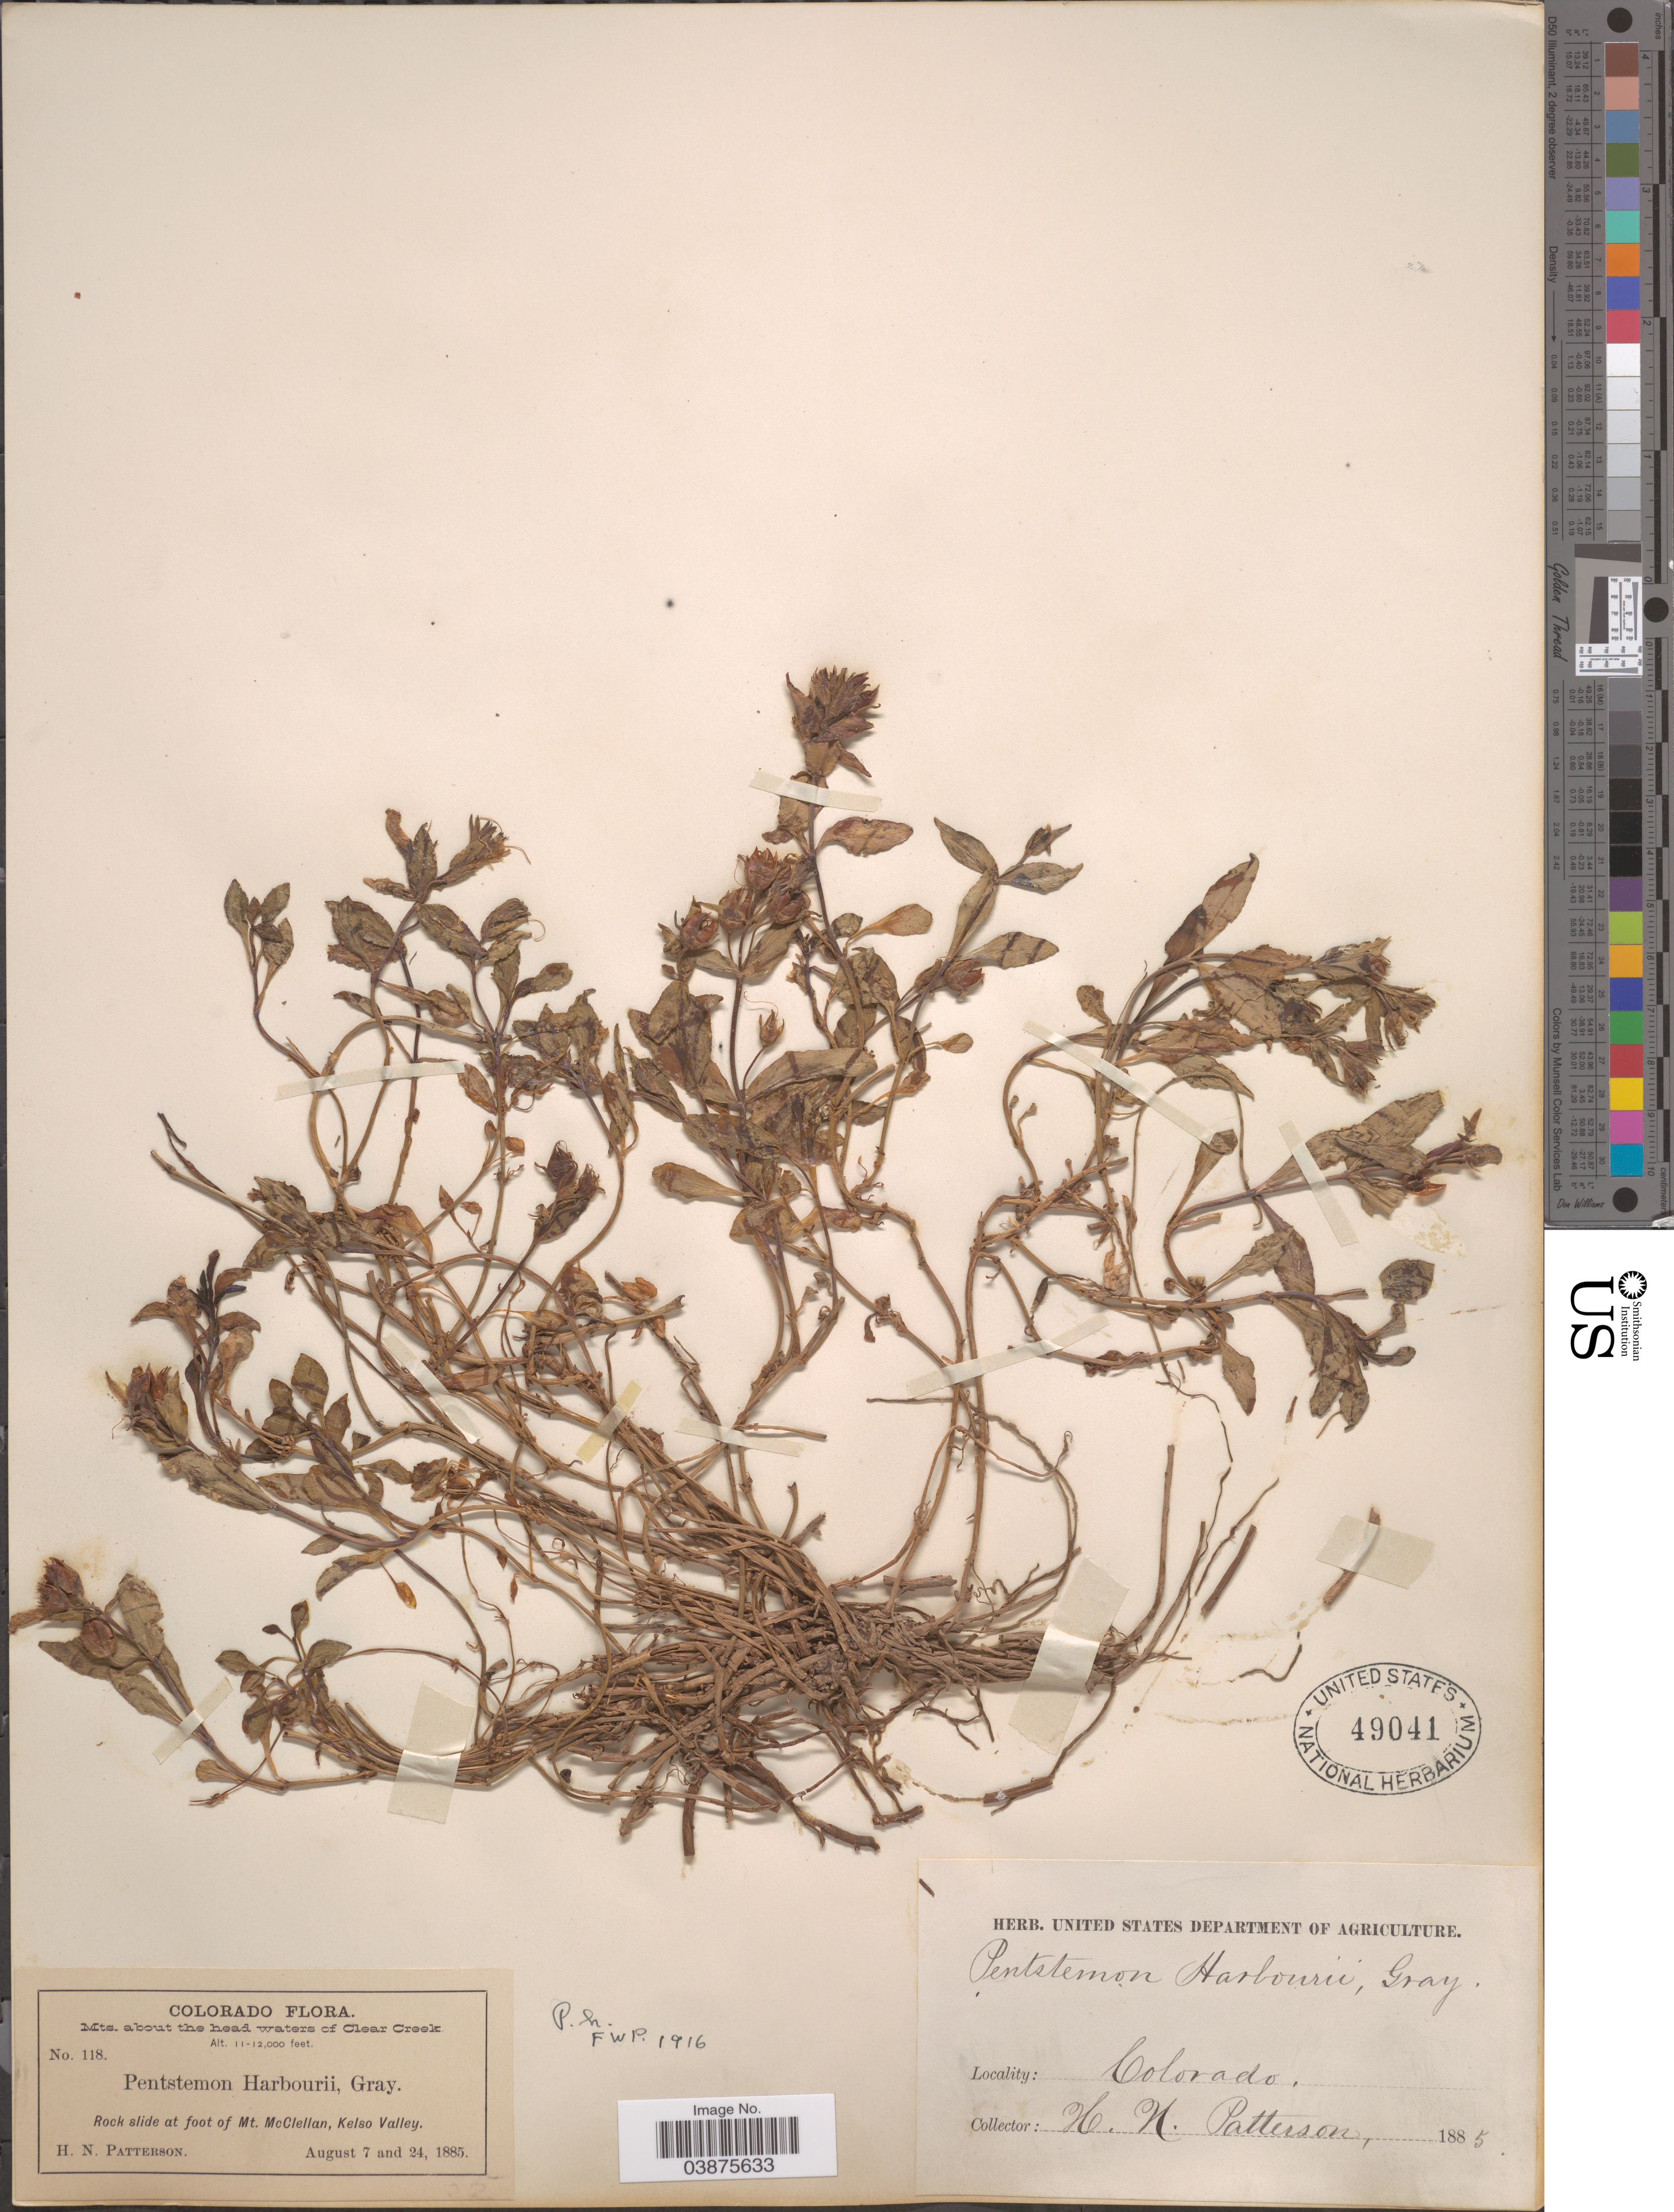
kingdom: Plantae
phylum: Tracheophyta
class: Magnoliopsida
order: Lamiales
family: Plantaginaceae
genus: Penstemon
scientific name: Penstemon harbourii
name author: A. Gray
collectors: H. N. Patterson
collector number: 118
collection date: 1885-08-07/1885-08-24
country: United States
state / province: Colorado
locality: Mts. about the head waters of Clear Creek. At foot of Mt. McClellan, Kelso Valley.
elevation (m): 3353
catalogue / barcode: US 49041